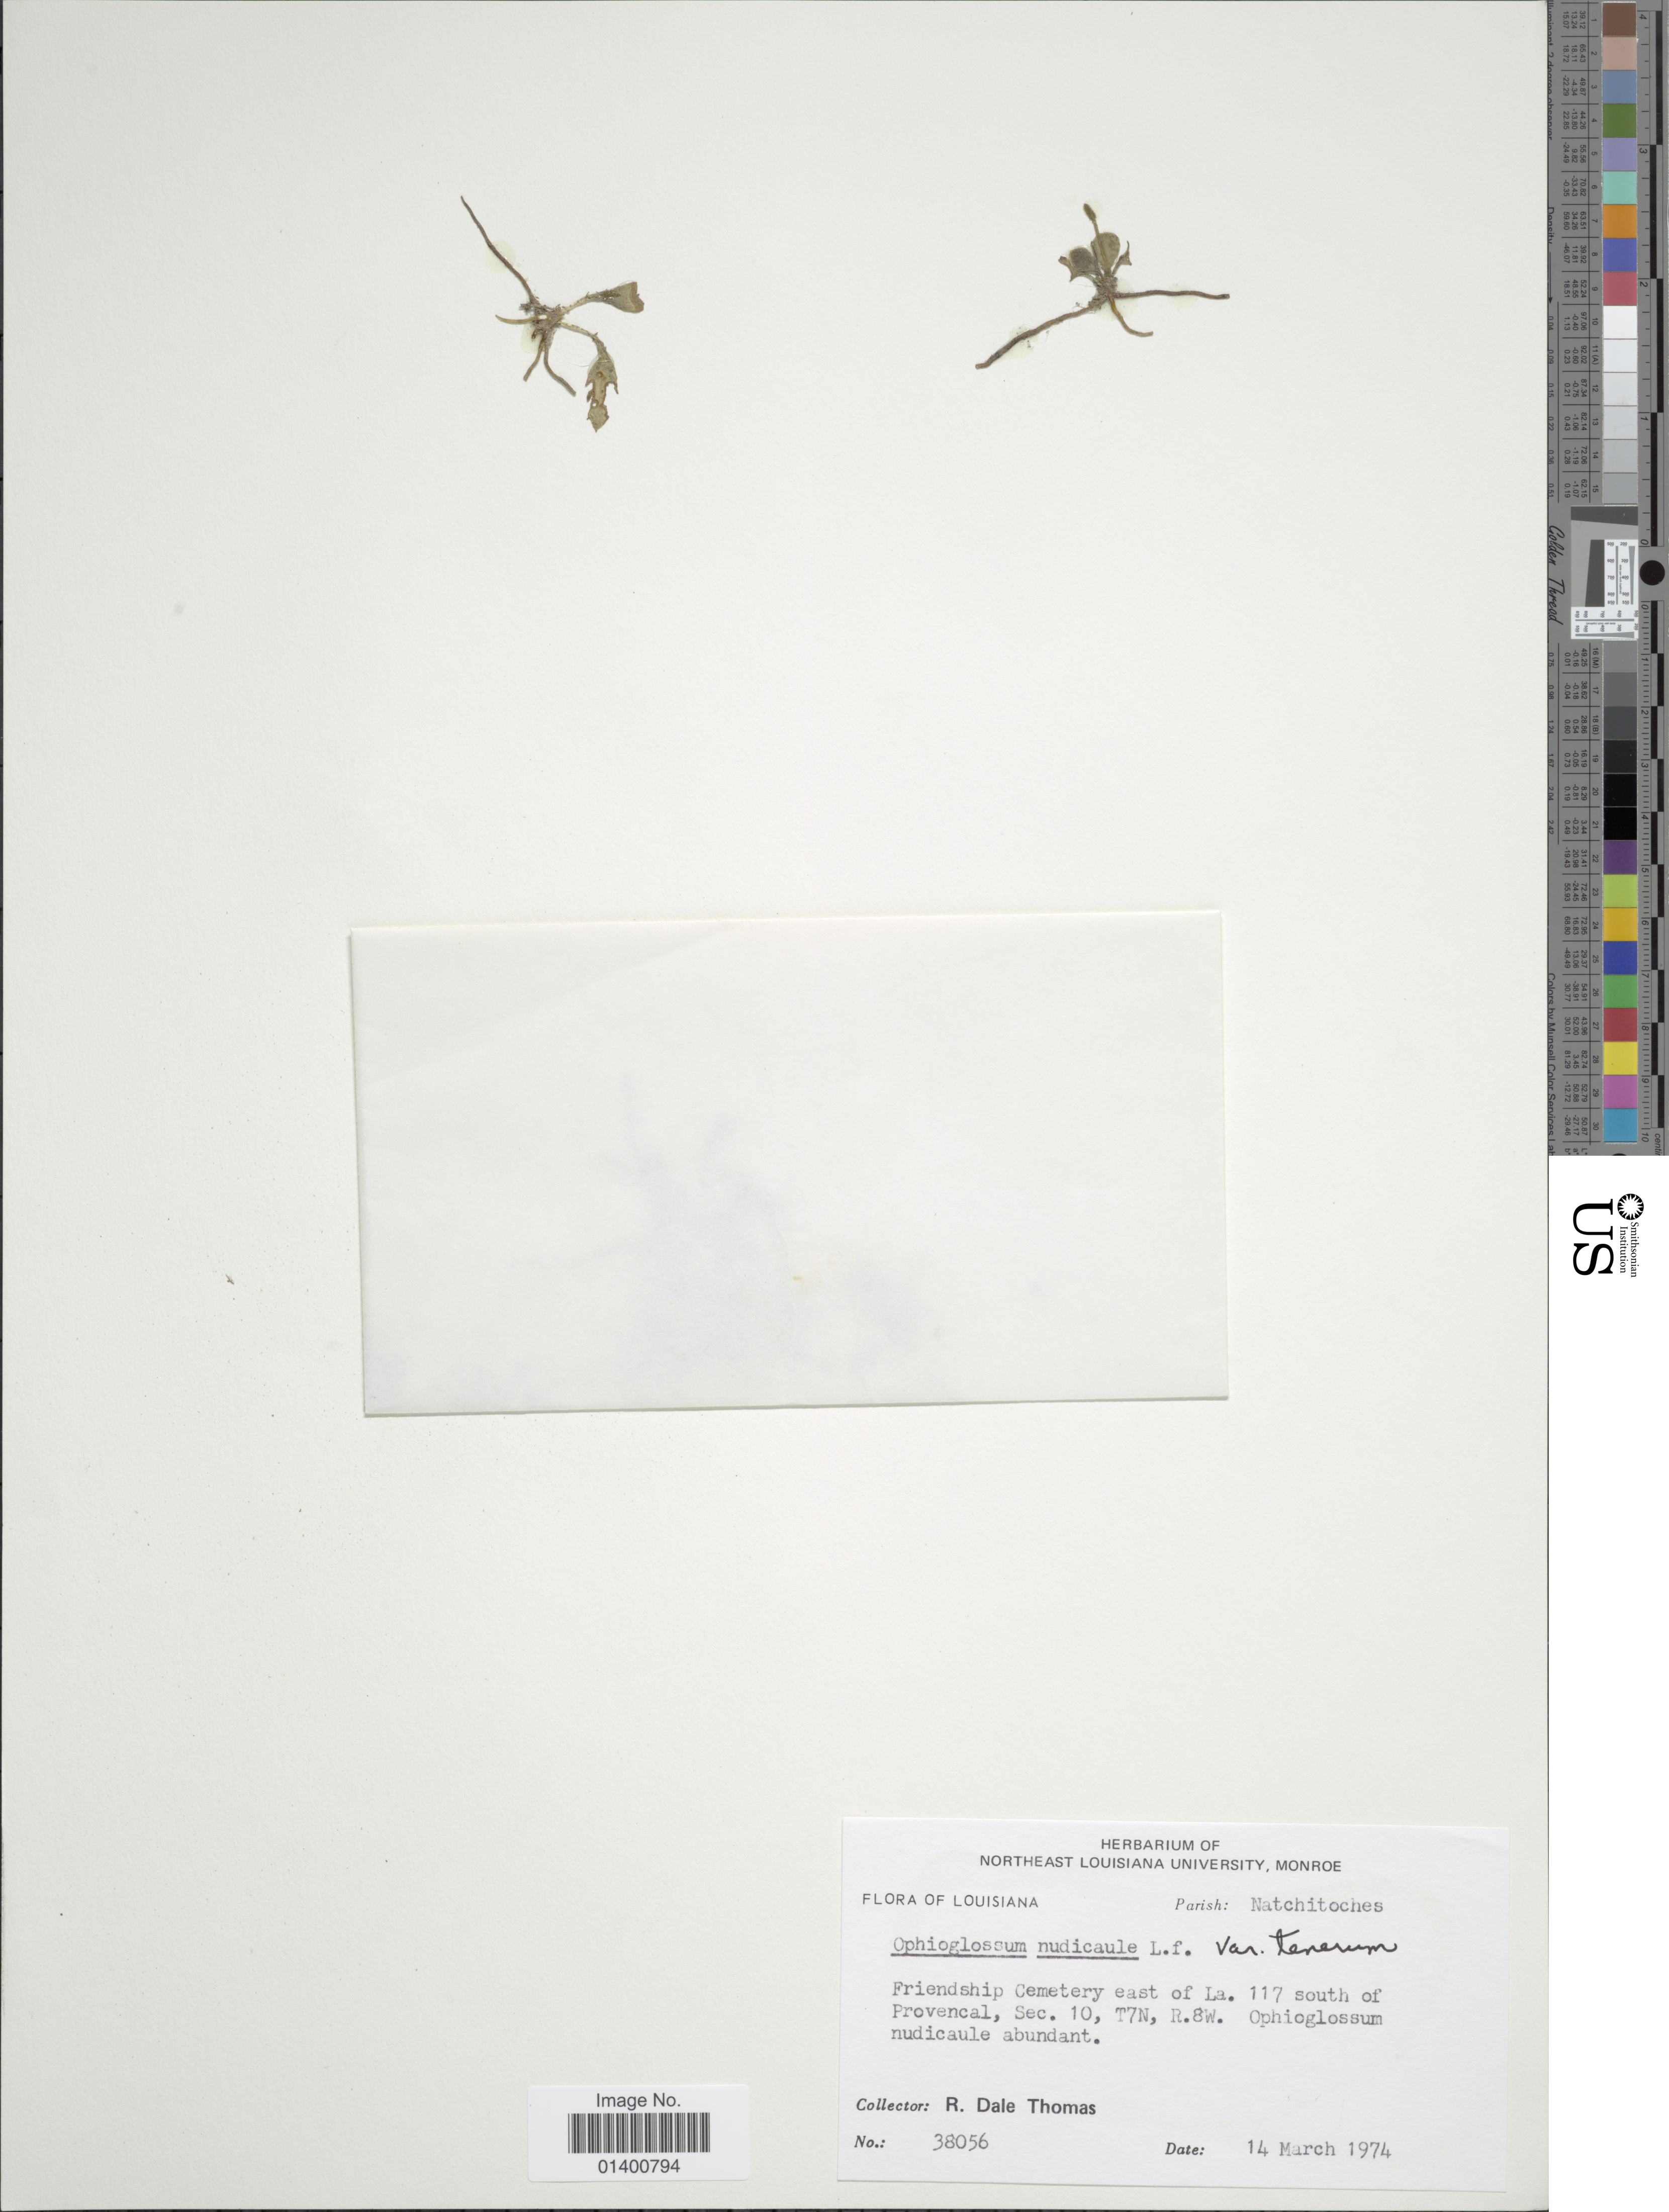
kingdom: Plantae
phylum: Tracheophyta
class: Polypodiopsida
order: Ophioglossales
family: Ophioglossaceae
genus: Ophioglossum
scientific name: Ophioglossum nudicaule var. tenerum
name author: (Mett. ex Prantl) R.T. Clausen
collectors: R. Thomas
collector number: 38056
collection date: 1974-03-14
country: United States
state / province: Louisiana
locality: Parish Natchitoches, Friendship Cemetery east of La. 117 south of Provencal, Sec. 10, T7N, R8W